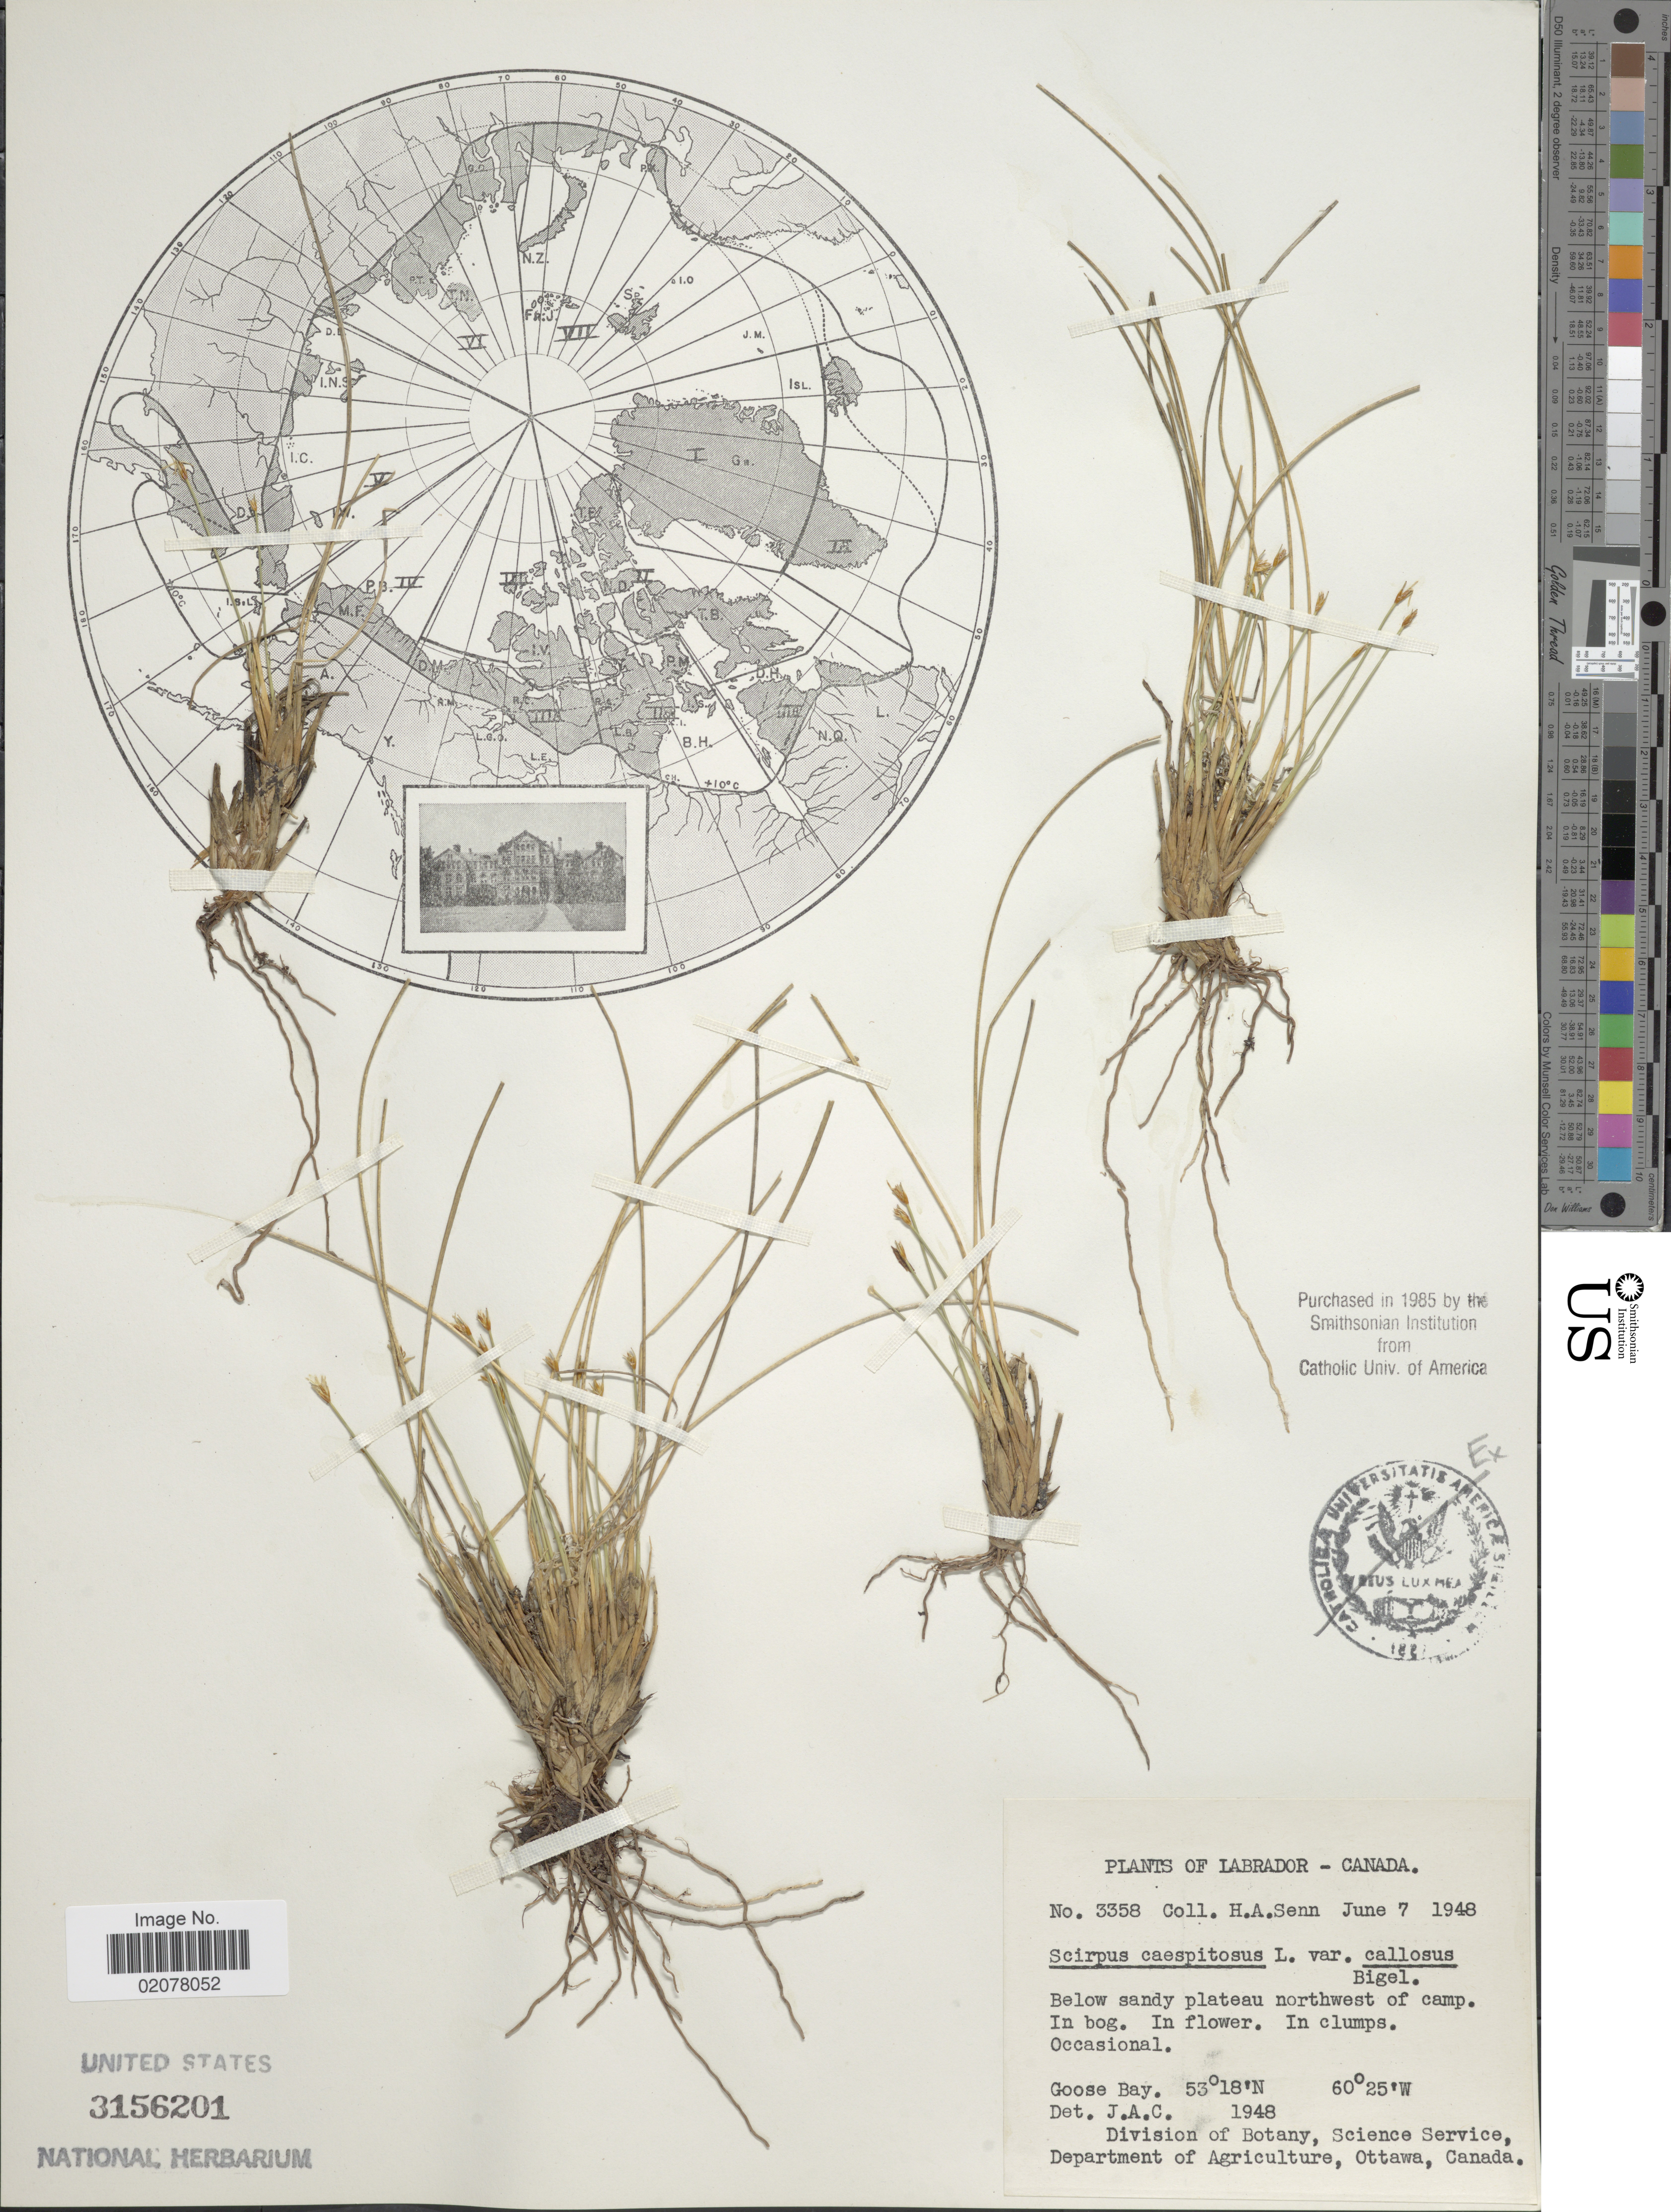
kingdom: Plantae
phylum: Tracheophyta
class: Liliopsida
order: Poales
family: Cyperaceae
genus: Trichophorum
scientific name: Trichophorum cespitosum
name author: (L.) Hartm.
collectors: H. Senn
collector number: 3358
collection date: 1948-06-07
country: Canada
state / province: Newfoundland and Labrador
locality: Labrador. Goose Bay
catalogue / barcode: US 3156201